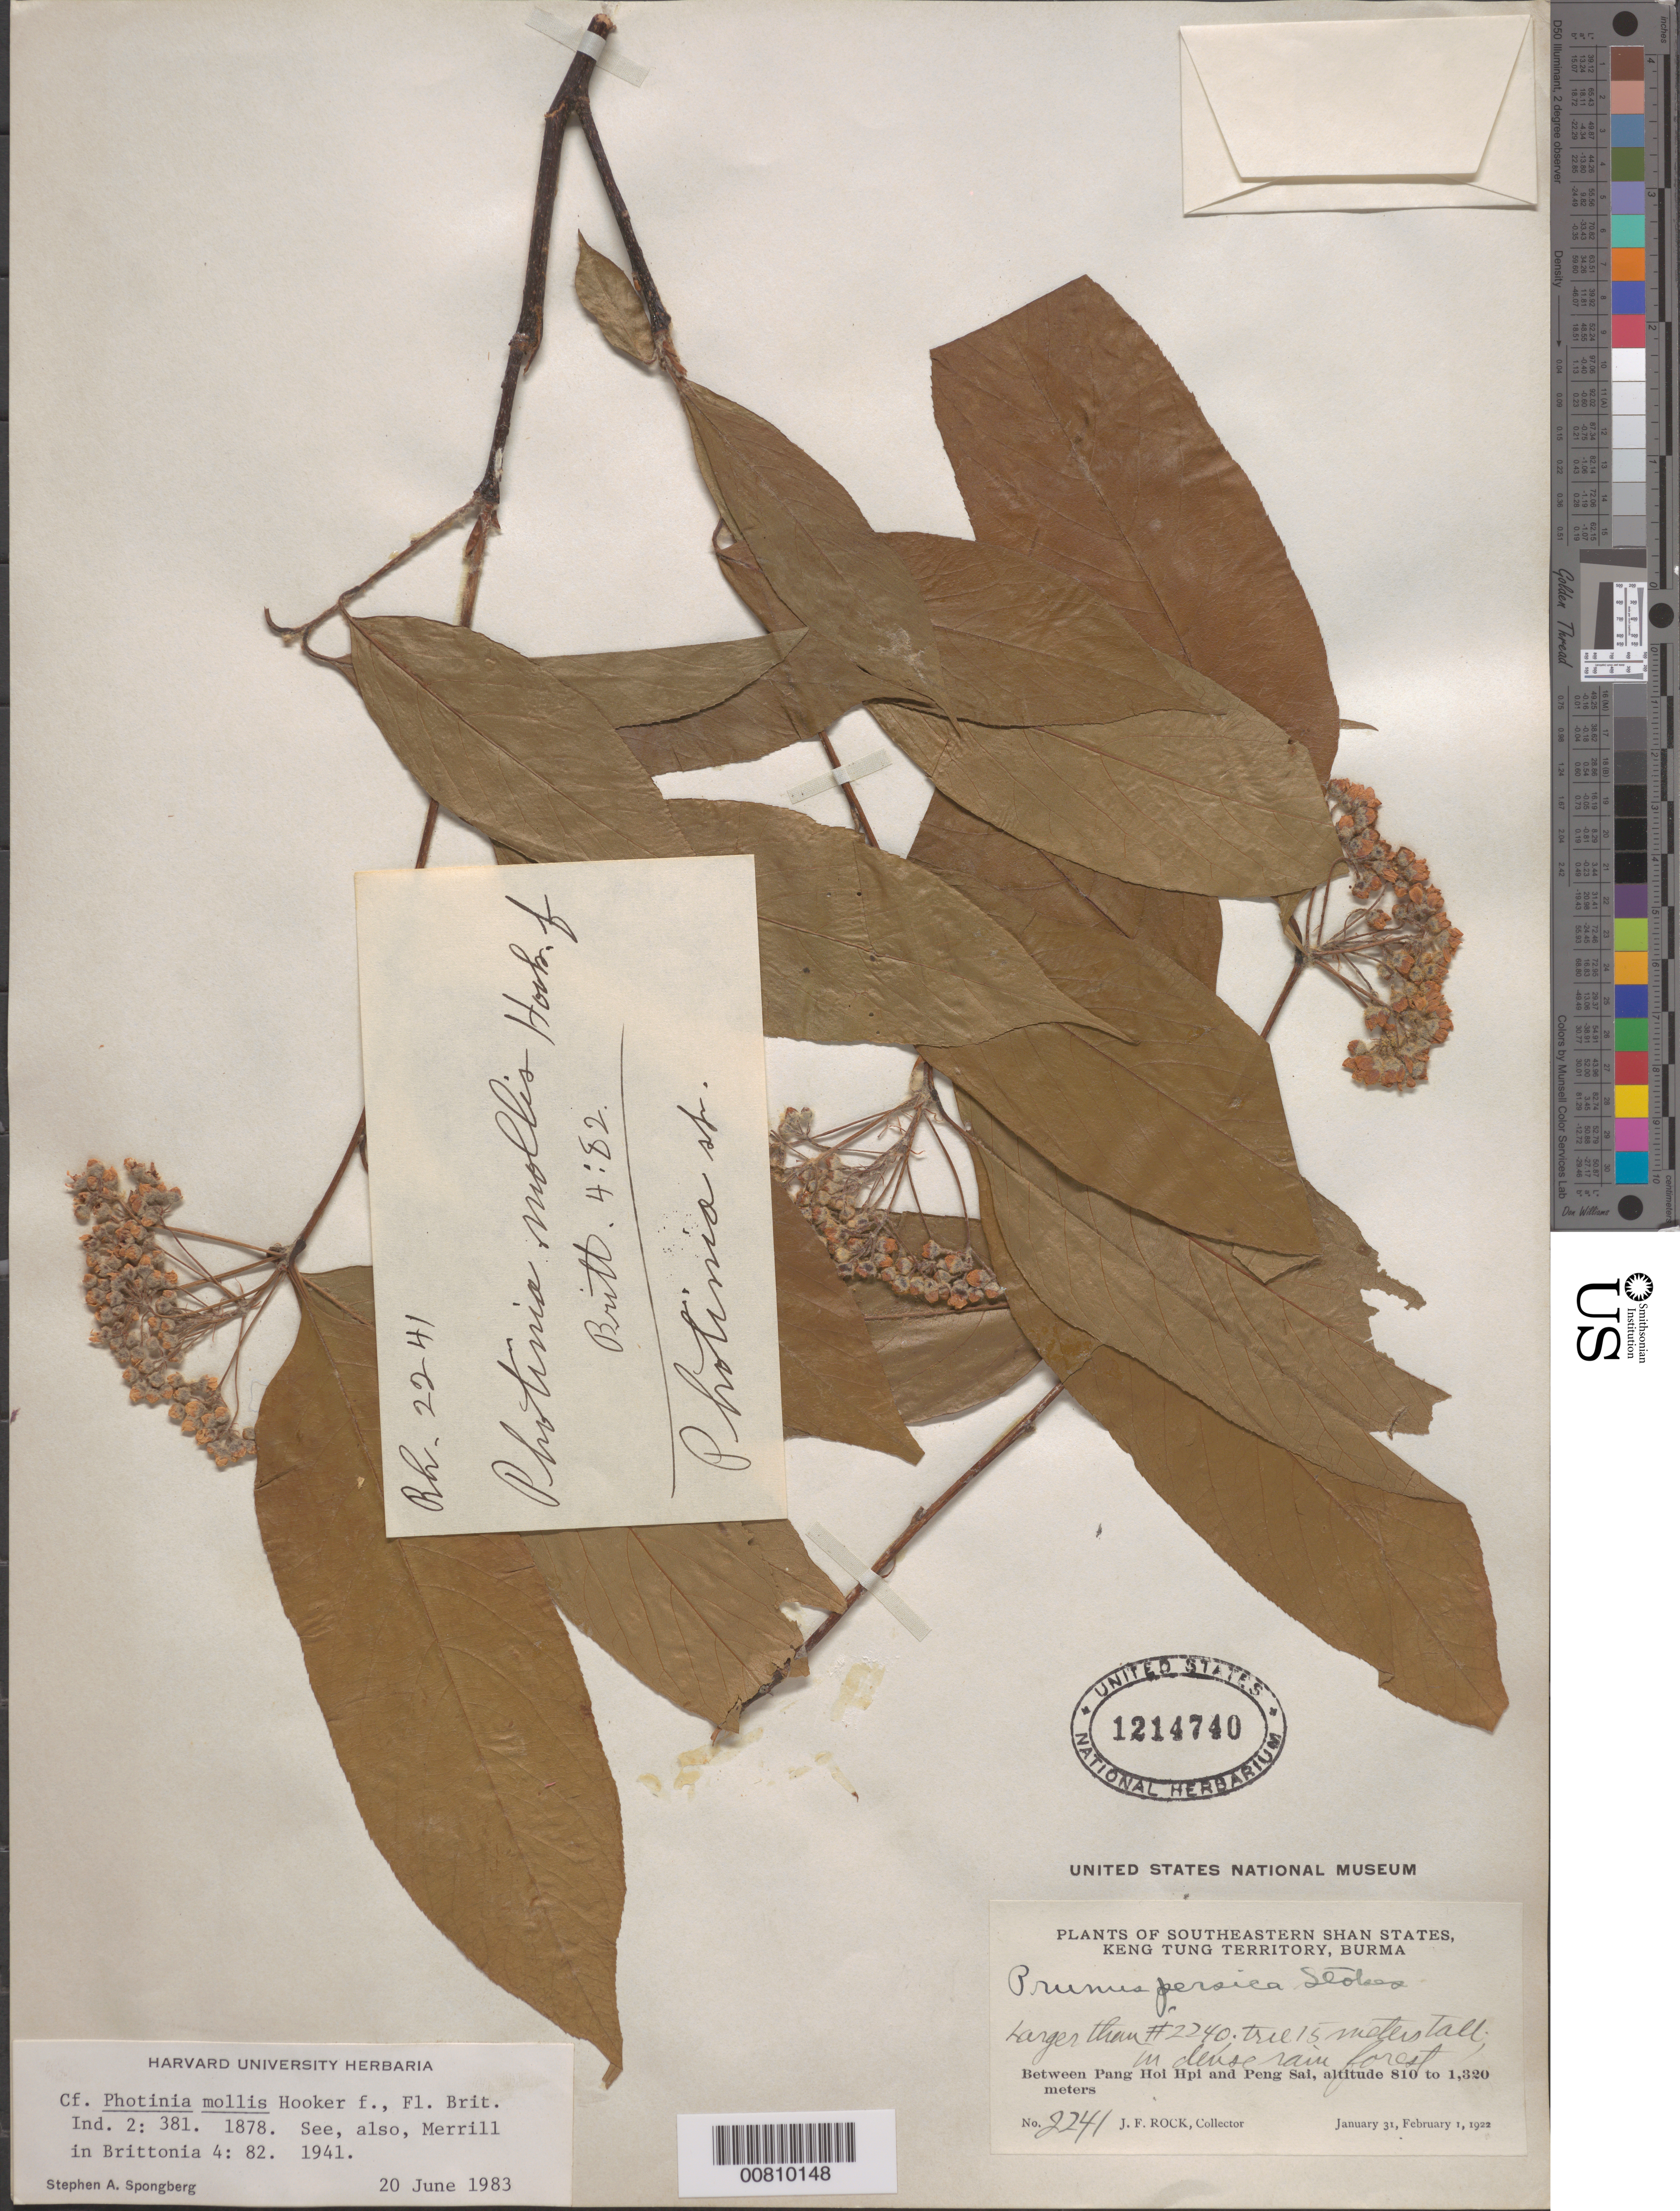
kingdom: Plantae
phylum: Tracheophyta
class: Magnoliopsida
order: Rosales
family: Rosaceae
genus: Photinia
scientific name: Photinia mollis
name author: Hook. f.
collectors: J. F. Rock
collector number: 2241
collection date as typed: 31 Jan 1922 and 01 Feb 1922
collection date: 1922-01-31,1922-02-01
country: Myanmar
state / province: Shan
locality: Keng Tung, between Pan Hoi Hpi and Peng Sai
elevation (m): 800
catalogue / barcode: US 1214740